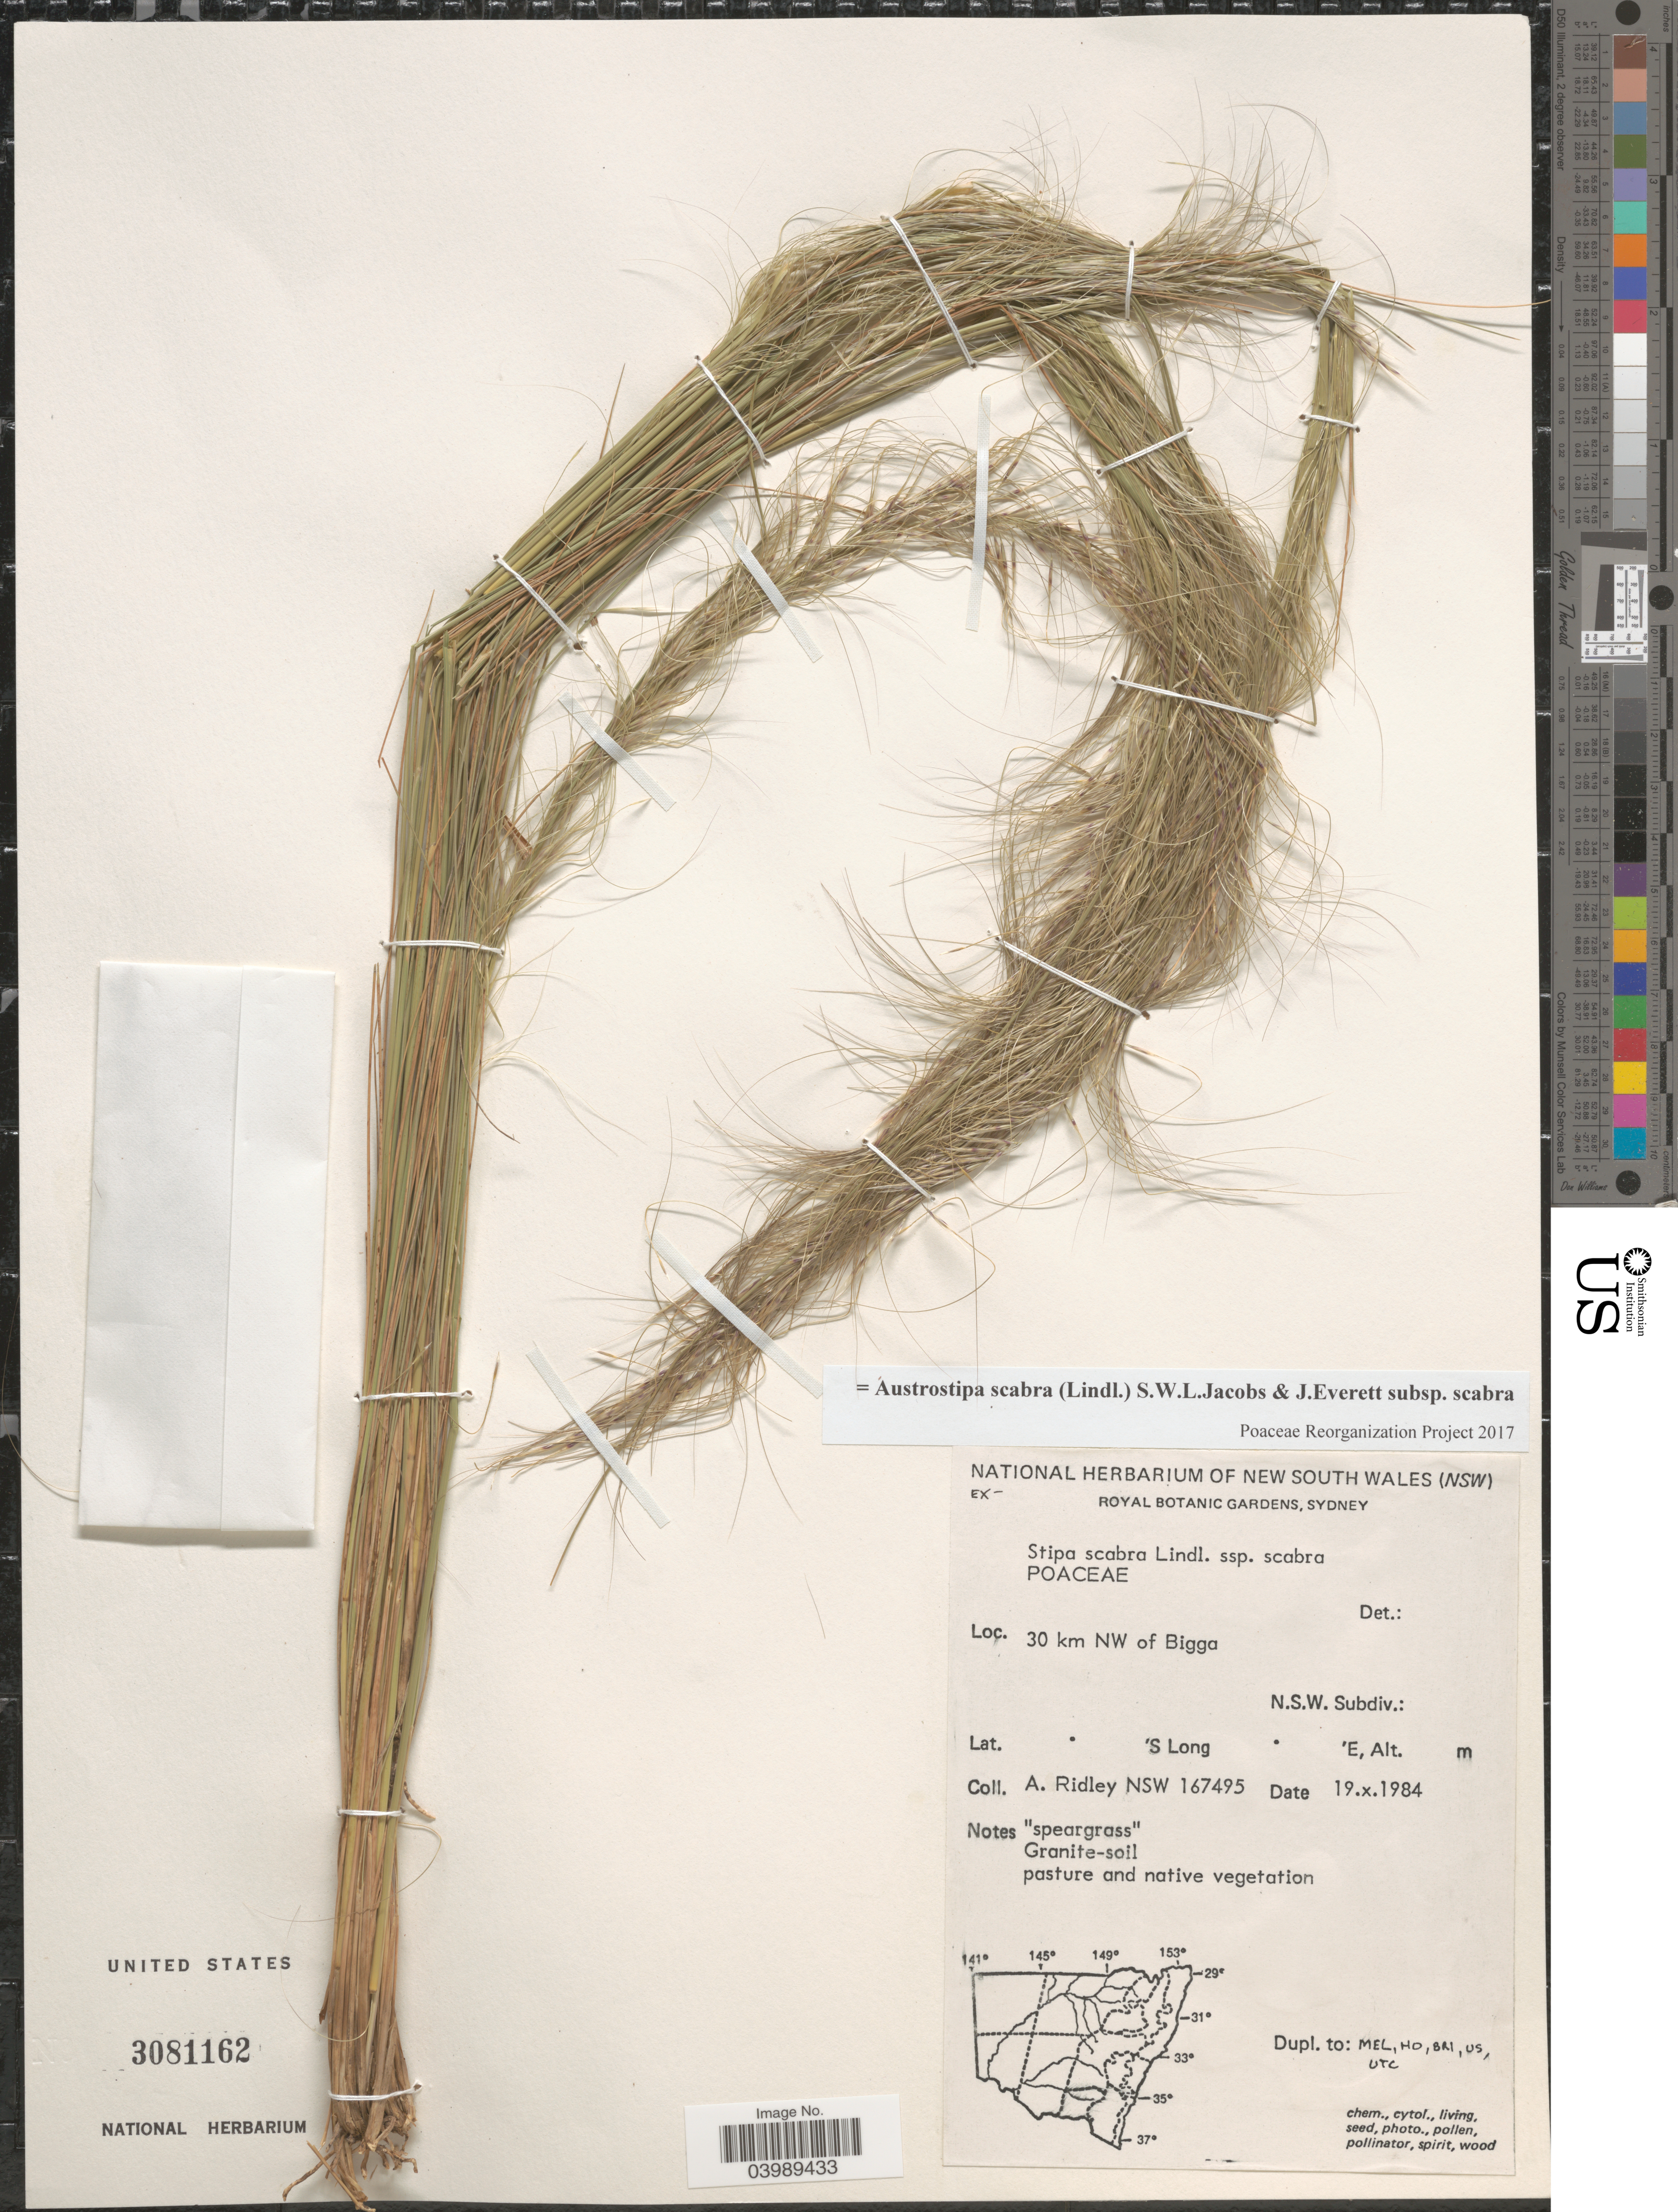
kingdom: Plantae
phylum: Tracheophyta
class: Liliopsida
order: Poales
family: Poaceae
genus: Austrostipa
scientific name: Austrostipa scabra subsp. scabra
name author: (Lindl.) S.W.L. Jacobs & J. Everett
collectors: A. Ridley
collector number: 167495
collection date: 1984-10-19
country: Australia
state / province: New South Wales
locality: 30 km NW of Bigga. N.S.W. Subdiv.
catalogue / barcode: US 3081162